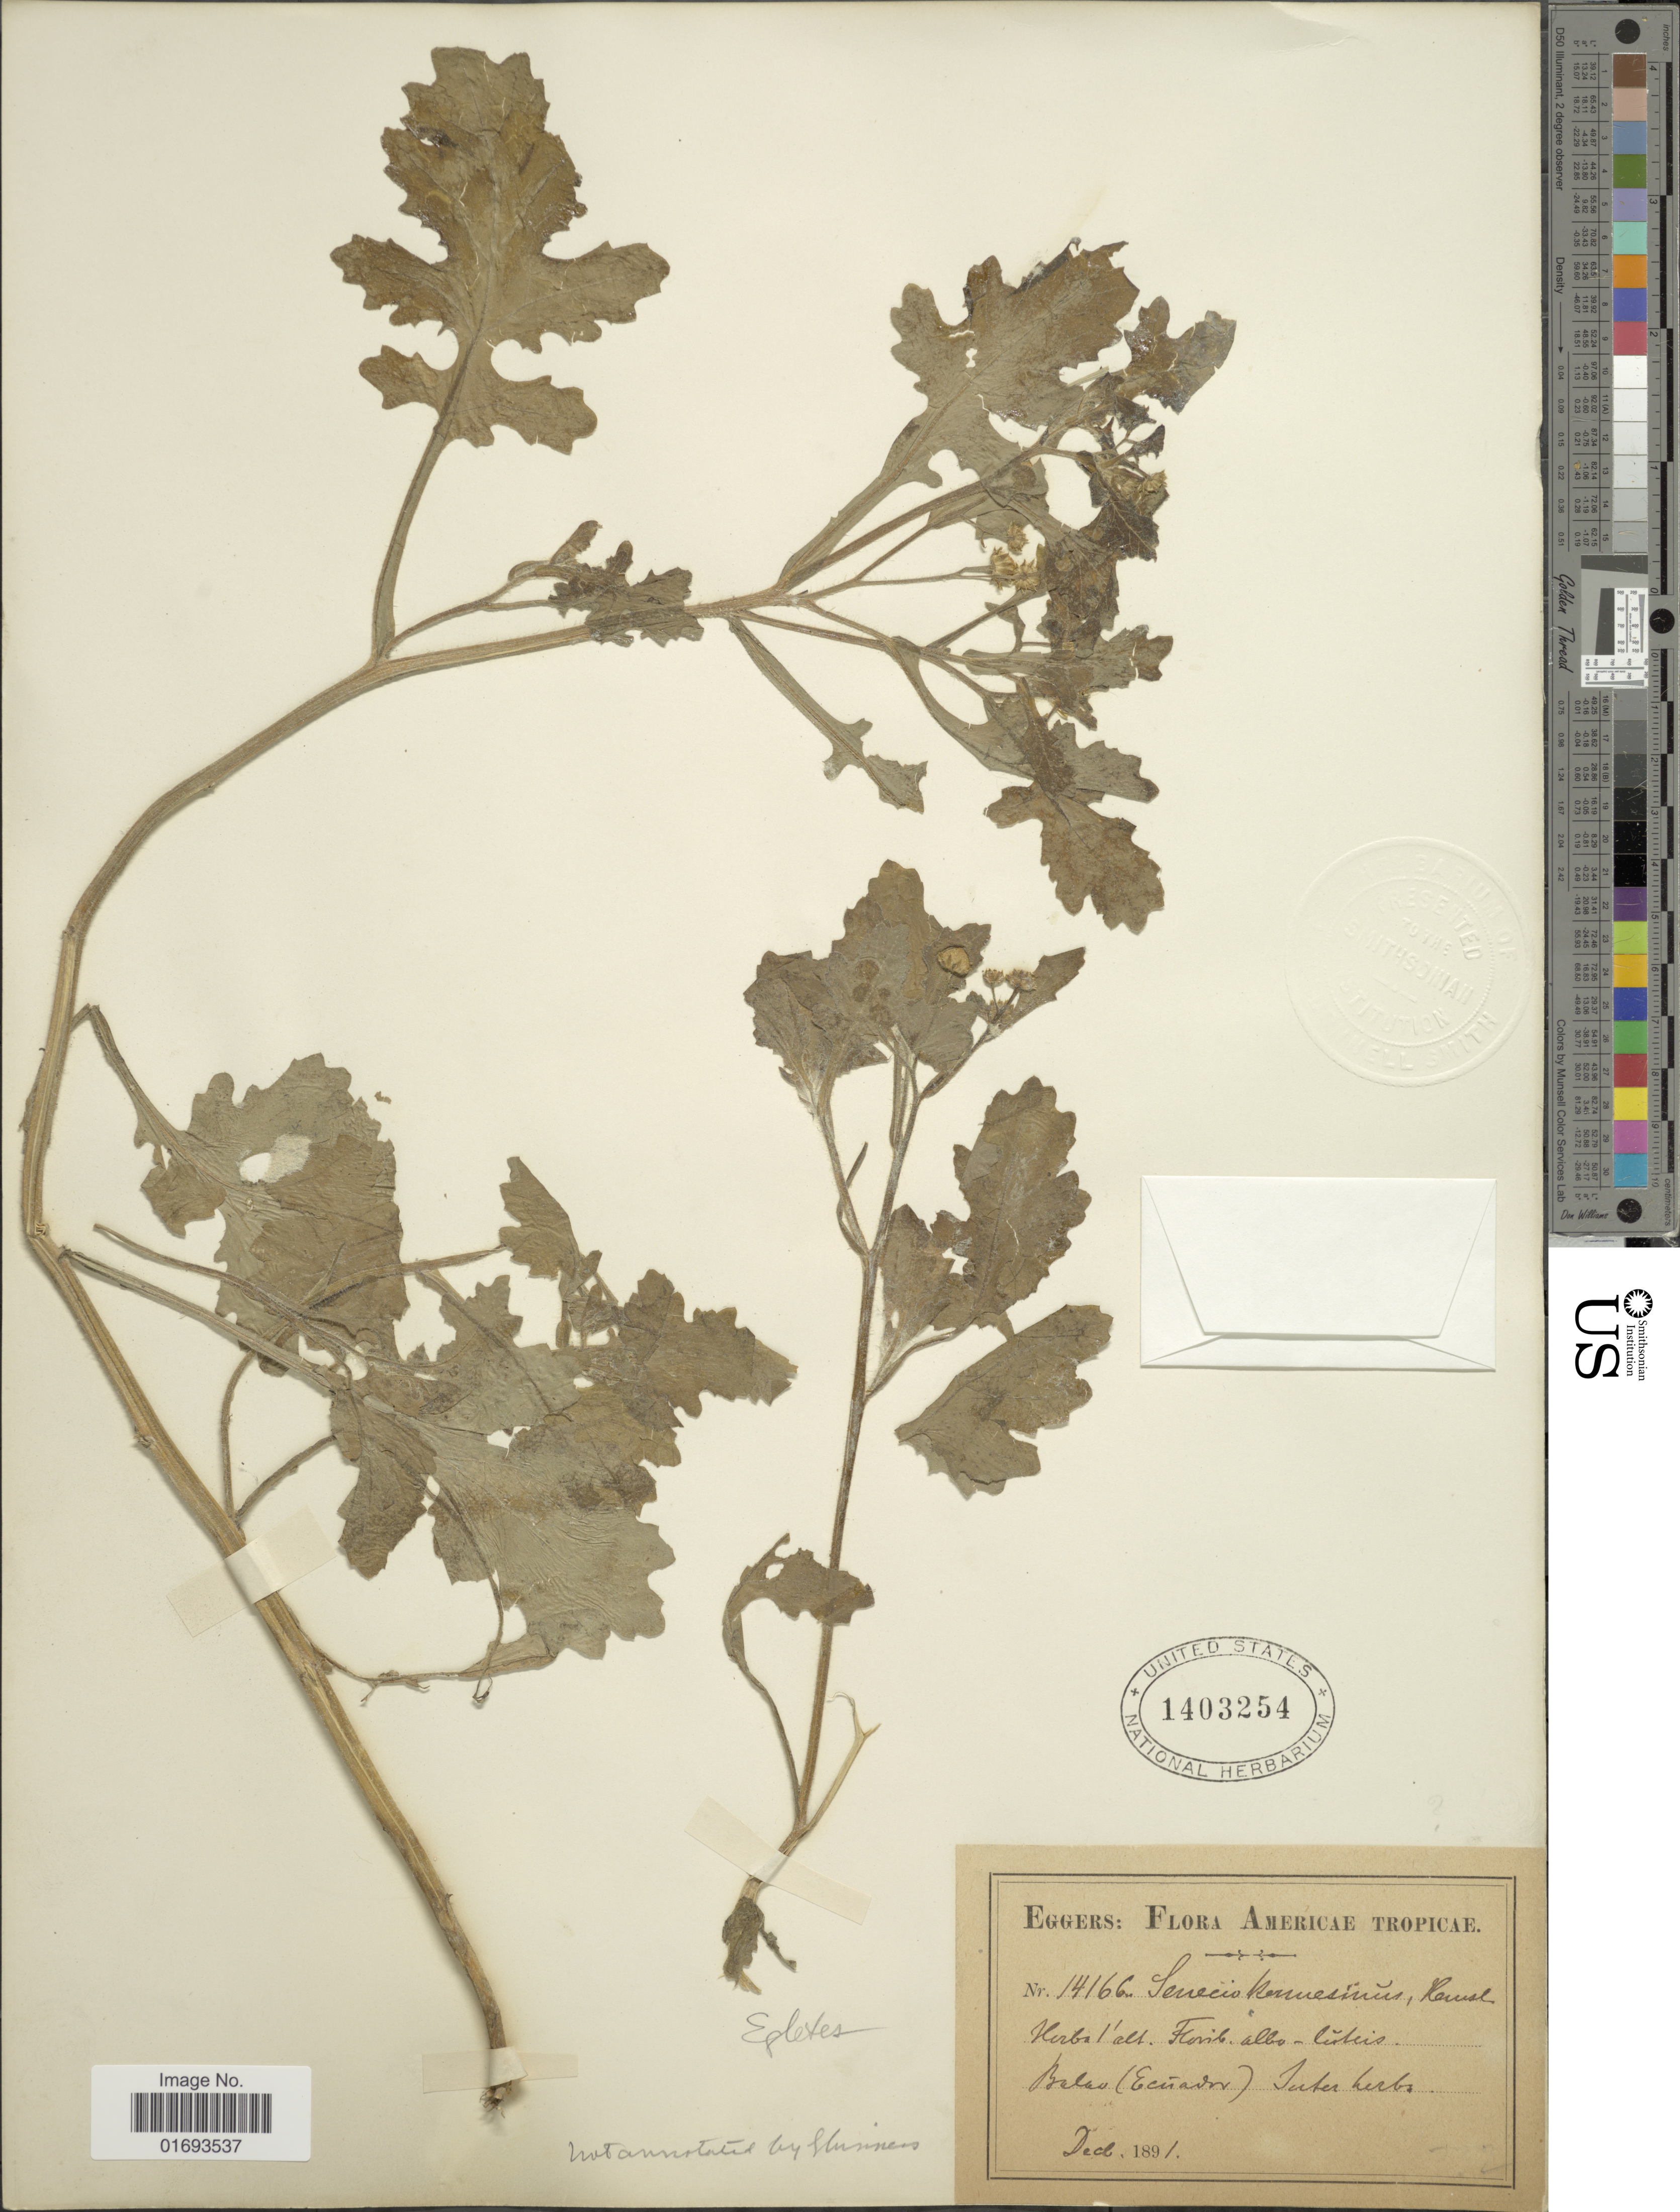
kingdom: Plantae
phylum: Tracheophyta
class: Magnoliopsida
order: Asterales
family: Asteraceae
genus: Egletes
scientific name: Egletes viscosa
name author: (L.) Less.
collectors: -. Eggers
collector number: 14166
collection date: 1891-12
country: Ecuador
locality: Balao (Ecuador) Inter herba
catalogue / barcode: US 1403254